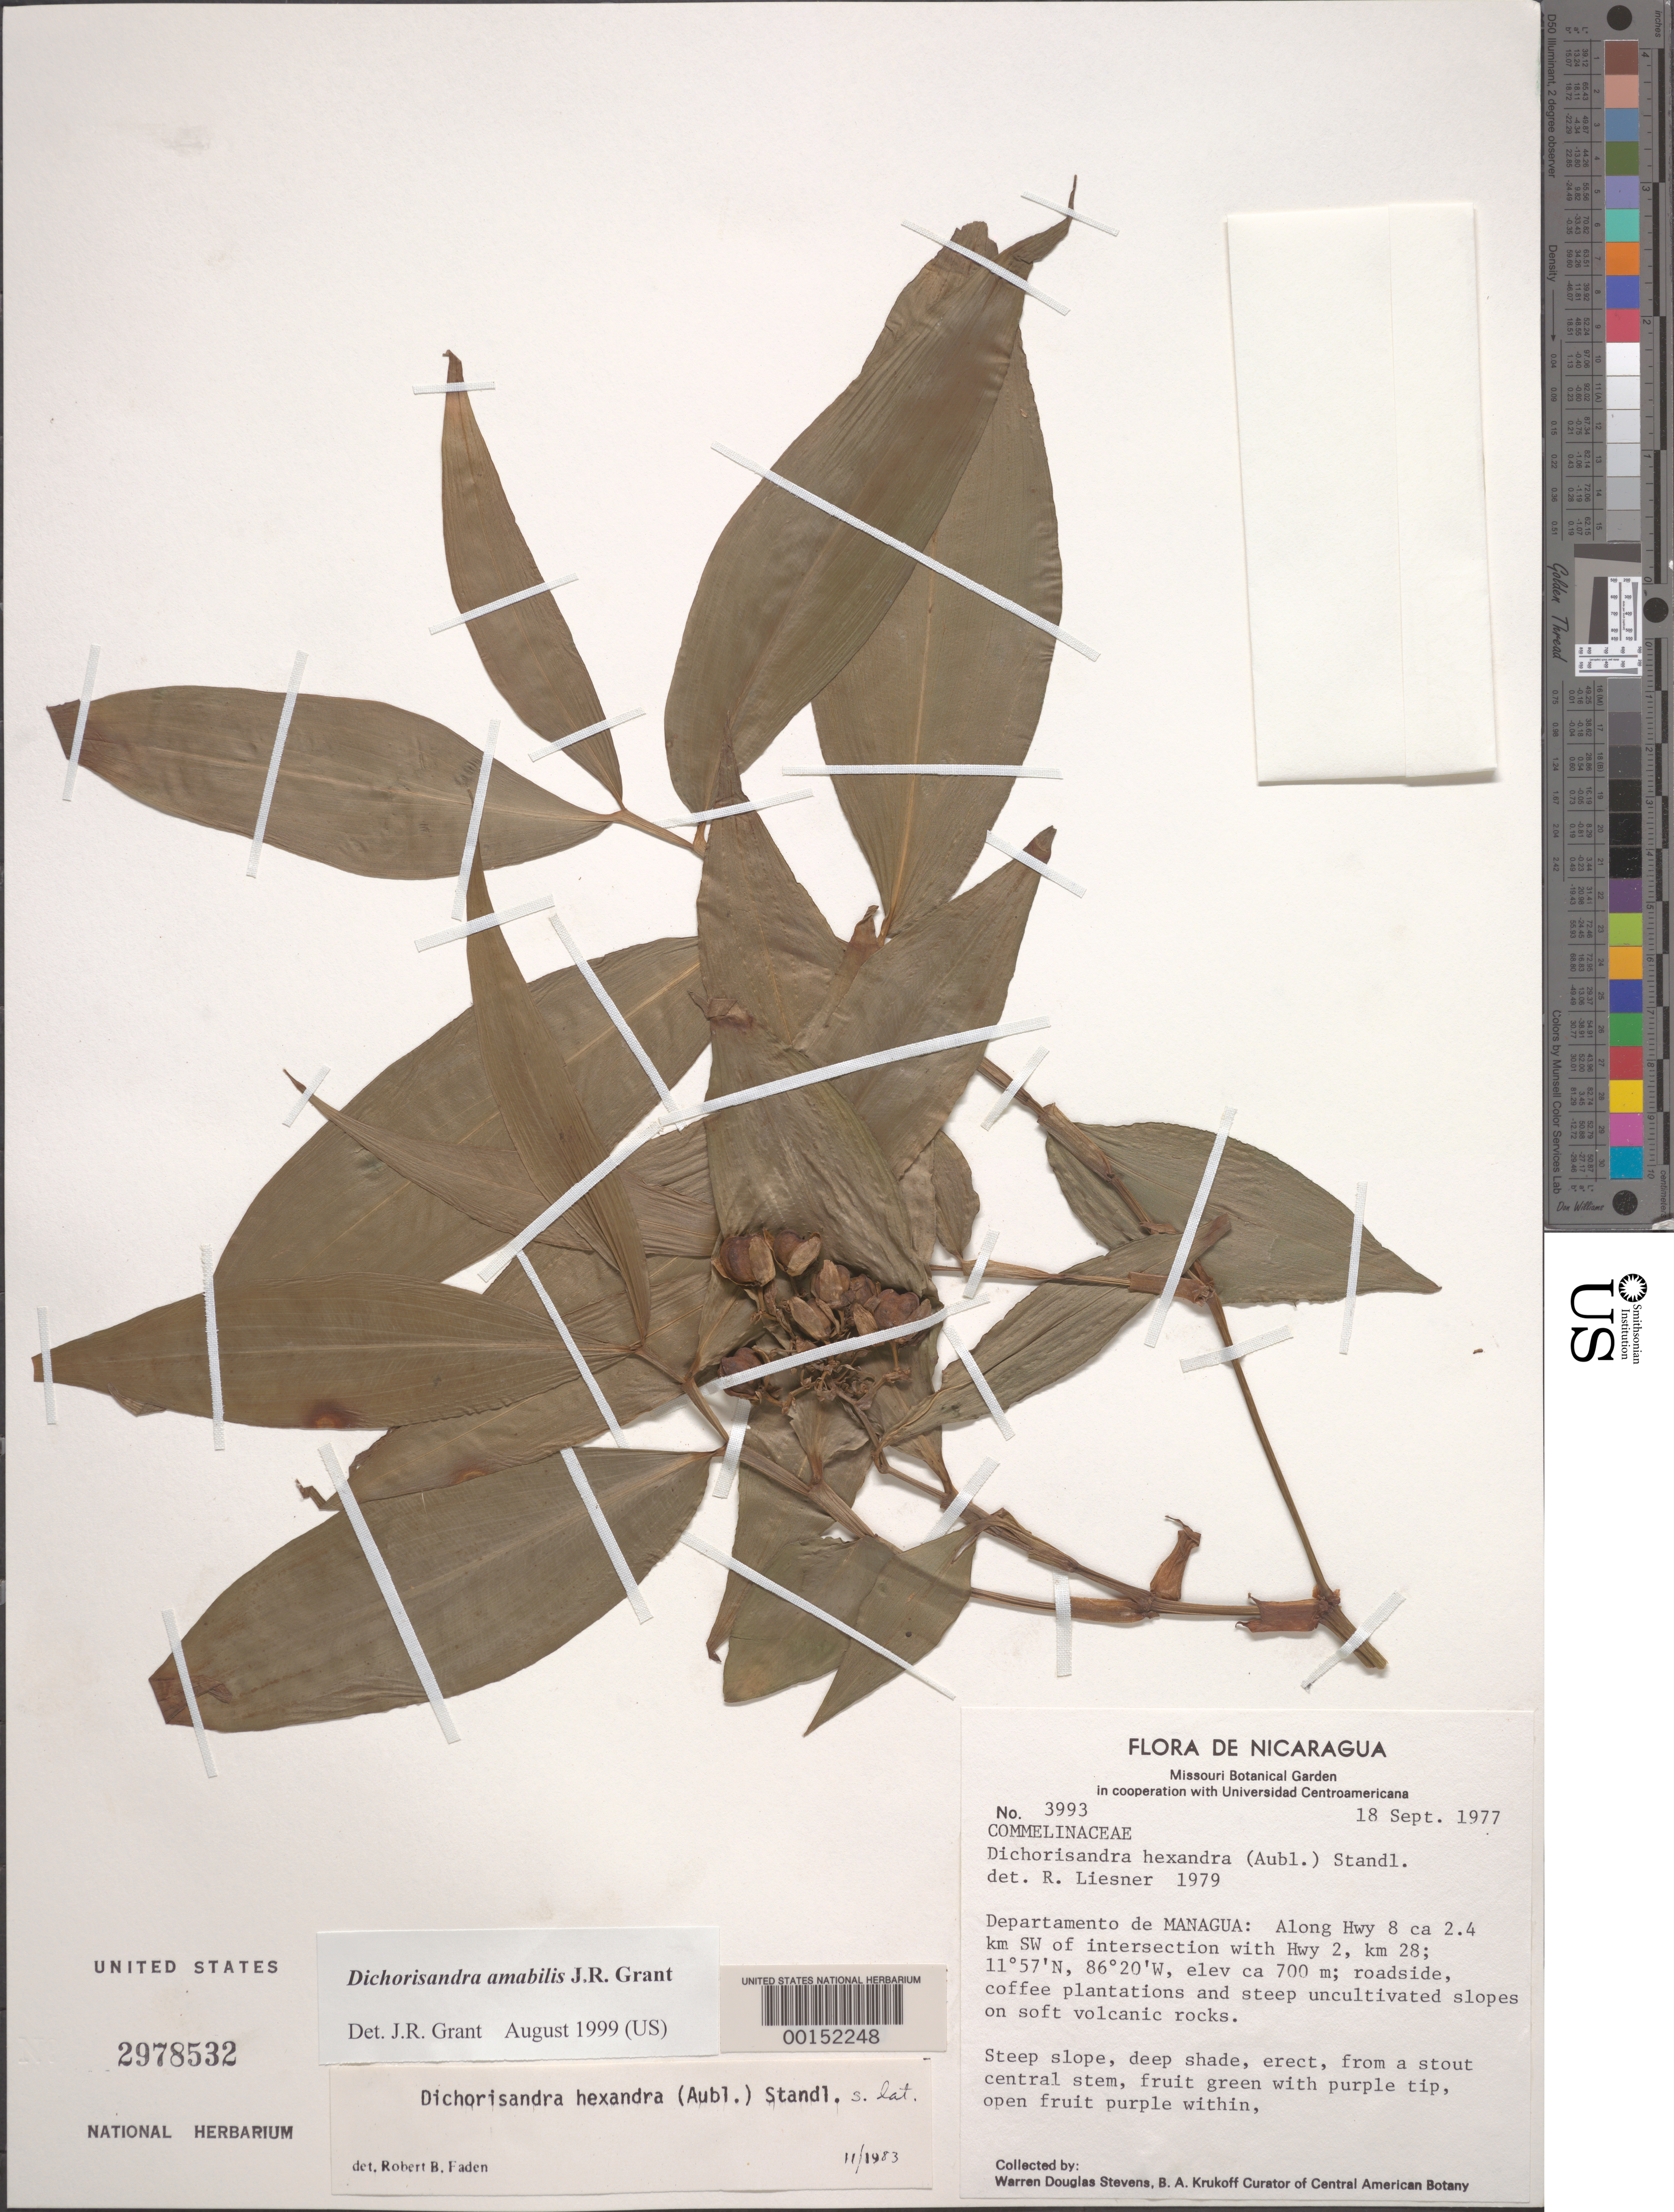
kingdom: Plantae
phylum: Tracheophyta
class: Liliopsida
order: Commelinales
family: Commelinaceae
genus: Dichorisandra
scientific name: Dichorisandra hexandra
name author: (Aubl.) Standl.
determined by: Faden, Robert B., (US), Smithsonian Institution - National Museum of Natural History (UNITED STATES)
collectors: W. D. Douglas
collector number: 3993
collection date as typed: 18 Sep 1977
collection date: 1977-09-18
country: Nicaragua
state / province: Managua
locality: Hwy 8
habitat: Shaded roadside slope, steep soft volcanic rocks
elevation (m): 700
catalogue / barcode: US 2978532